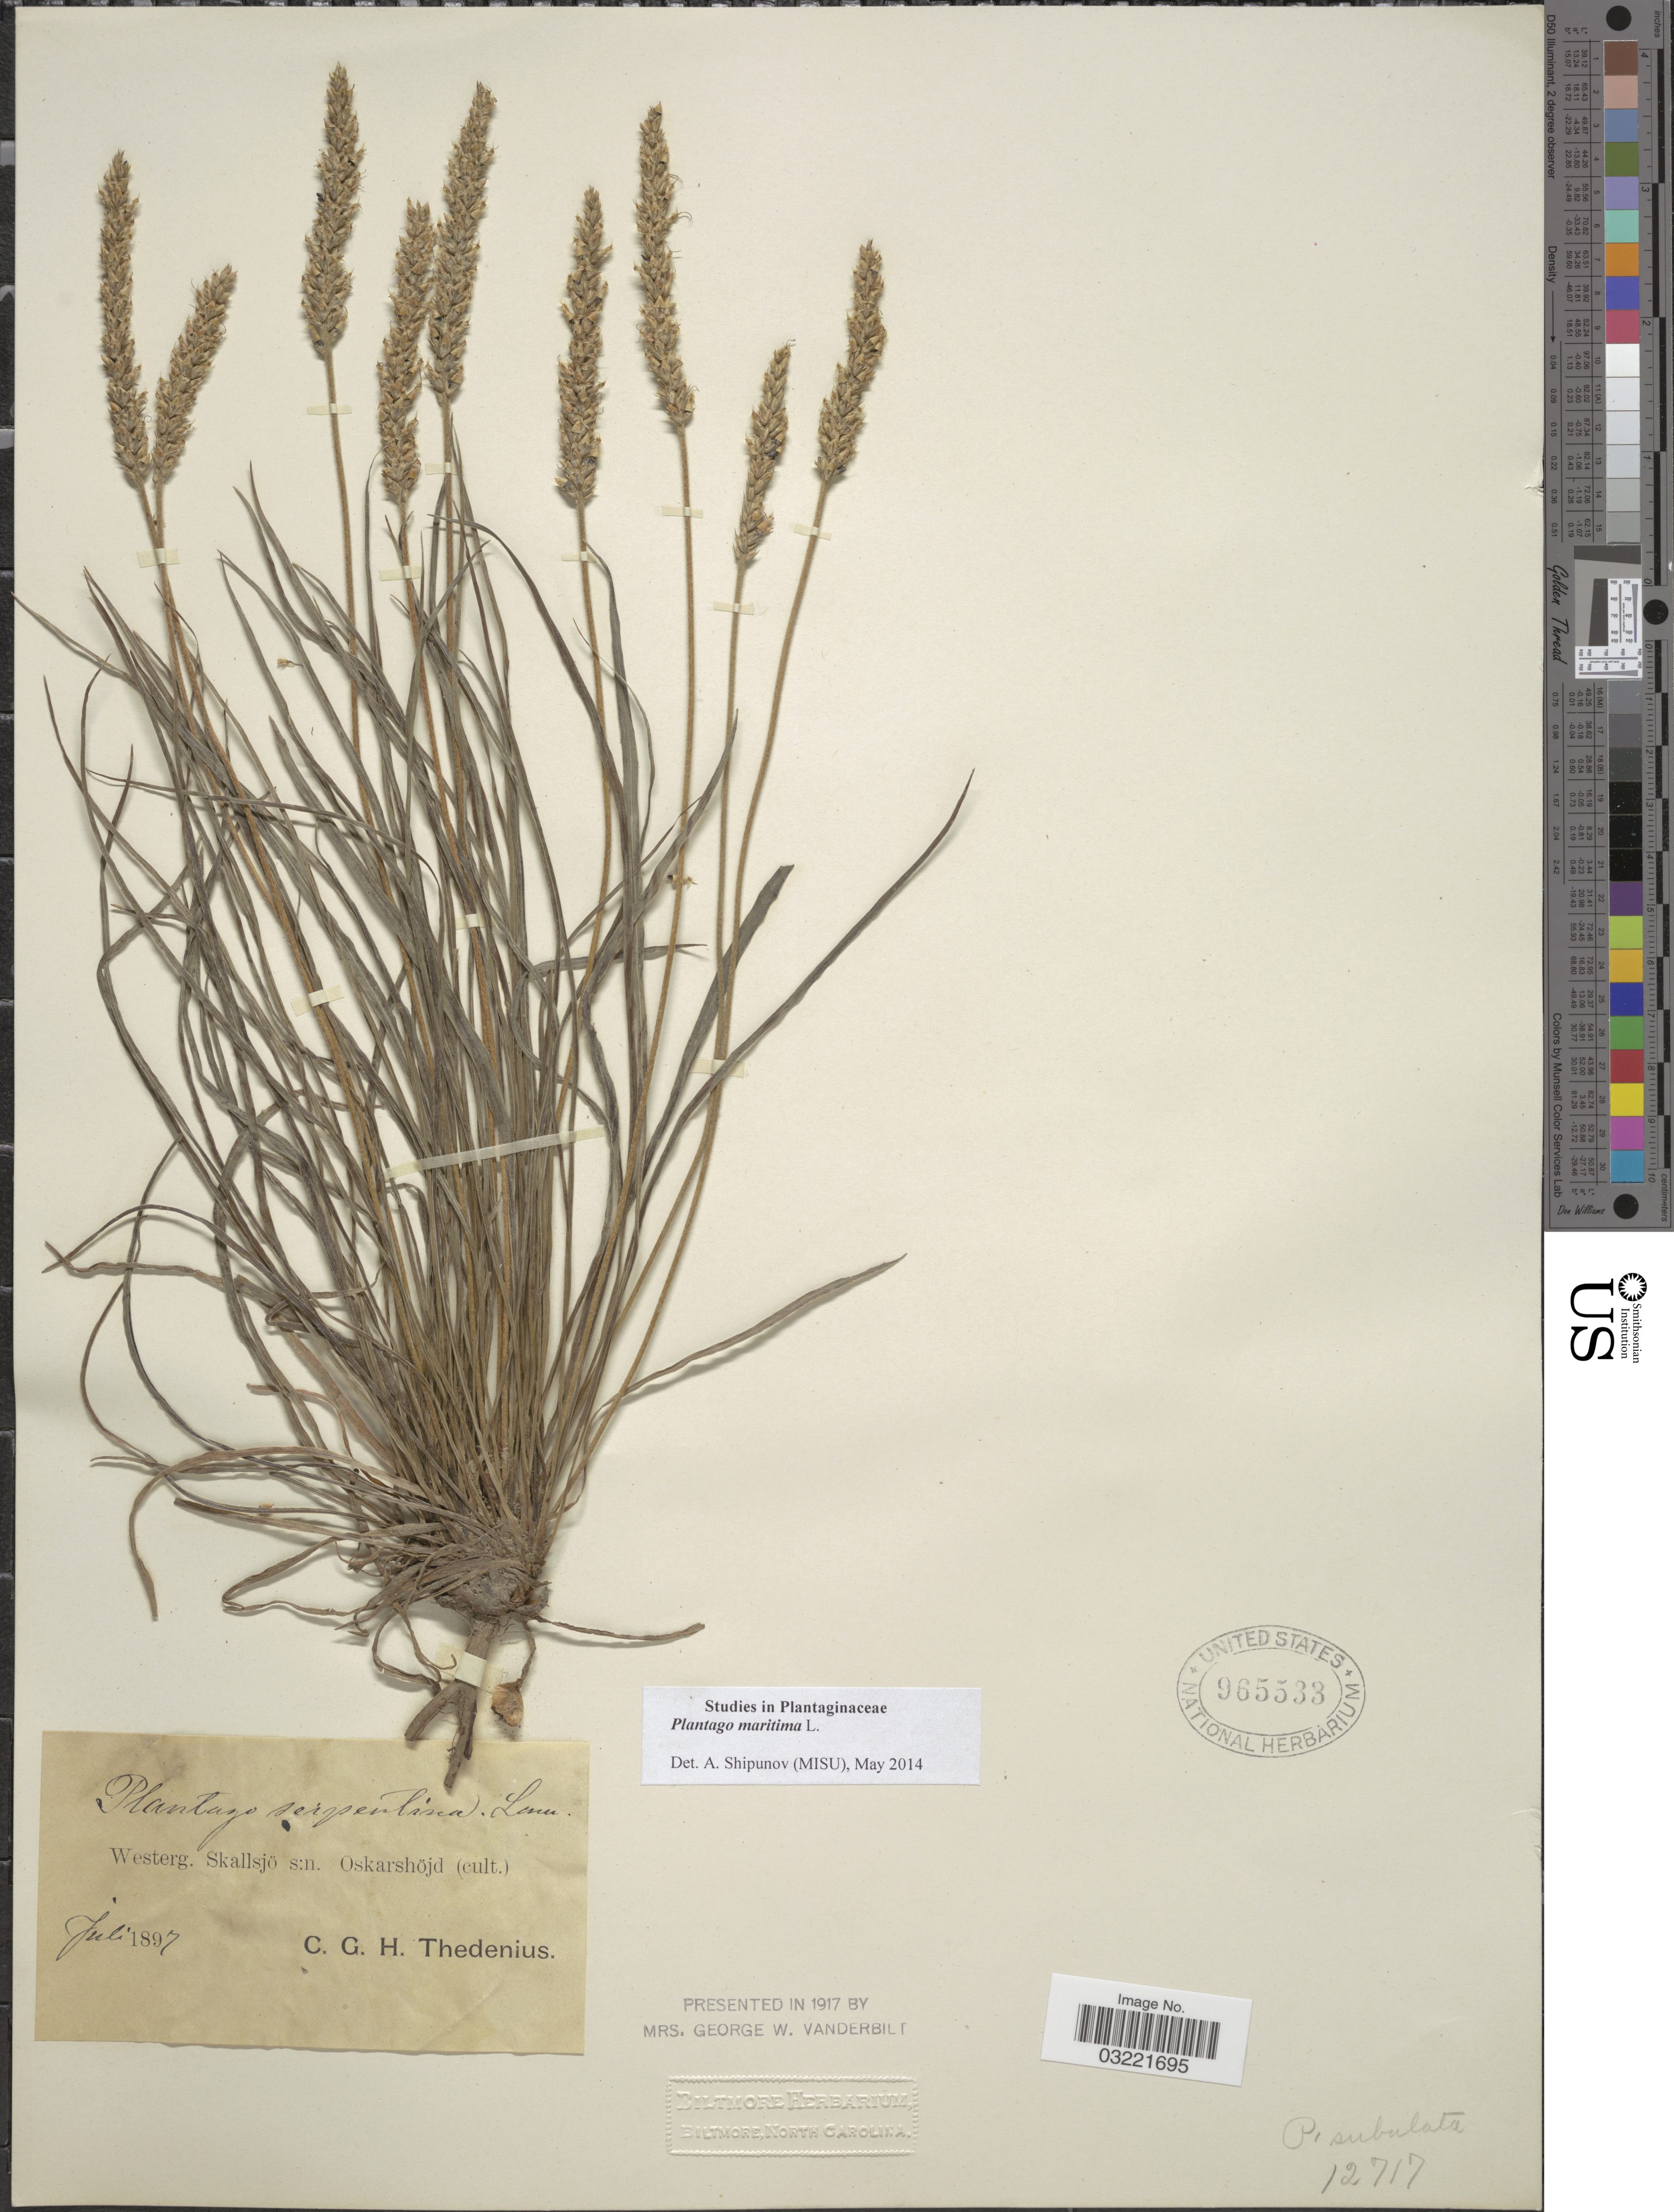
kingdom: Plantae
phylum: Tracheophyta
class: Magnoliopsida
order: Lamiales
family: Plantaginaceae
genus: Plantago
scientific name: Plantago maritima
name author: L.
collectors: C. Thedenius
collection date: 1897-07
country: Sweden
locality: Westerg. Skallsjö s:n. Oskarshöjd (cult.).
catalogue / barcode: US 965533